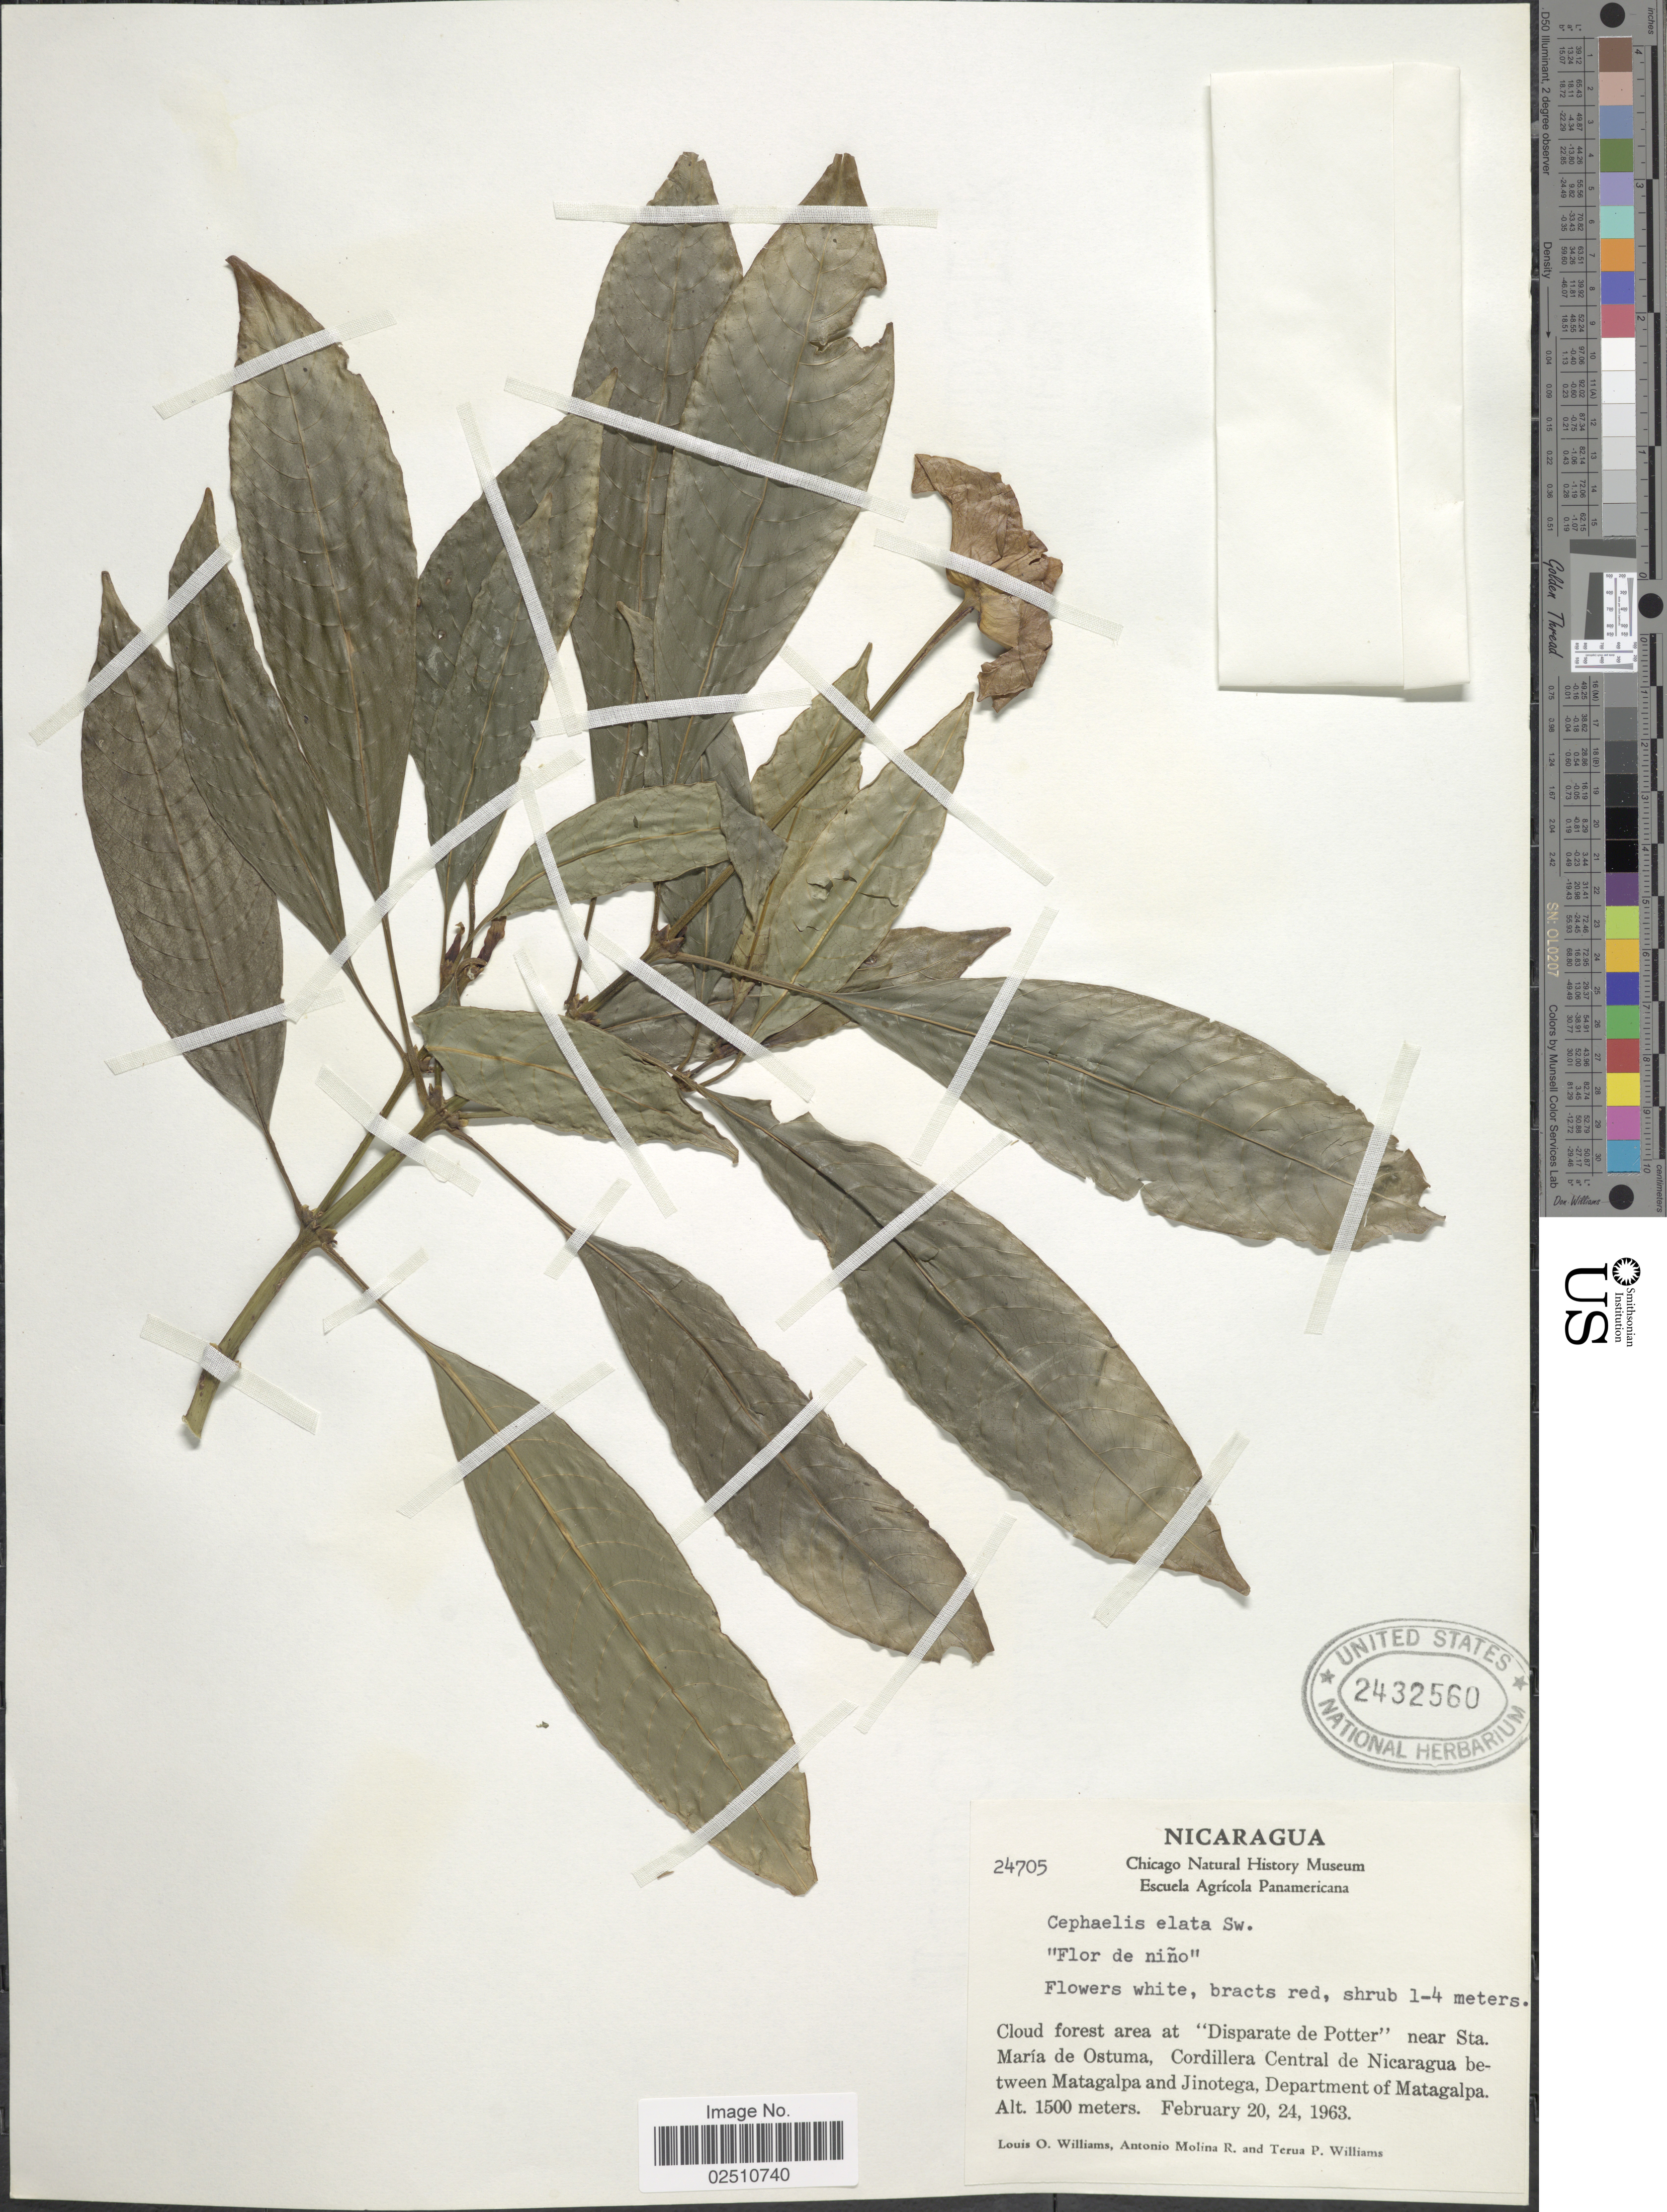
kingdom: Plantae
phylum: Tracheophyta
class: Magnoliopsida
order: Gentianales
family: Rubiaceae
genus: Psychotria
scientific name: Psychotria elata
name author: (Sw.) Hammel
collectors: L. O. Williams, A. Molina R. & T. P. Williams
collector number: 24705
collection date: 1963-02-20/1963-02-24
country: Nicaragua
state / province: Matagalpa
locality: Cloud forest area at Disparate de Potter near Sta. Maria de Ostuma, Cordillera Central de Nicaragua between Matagalpa and Jinotega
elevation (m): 1500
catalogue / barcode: US 2432560